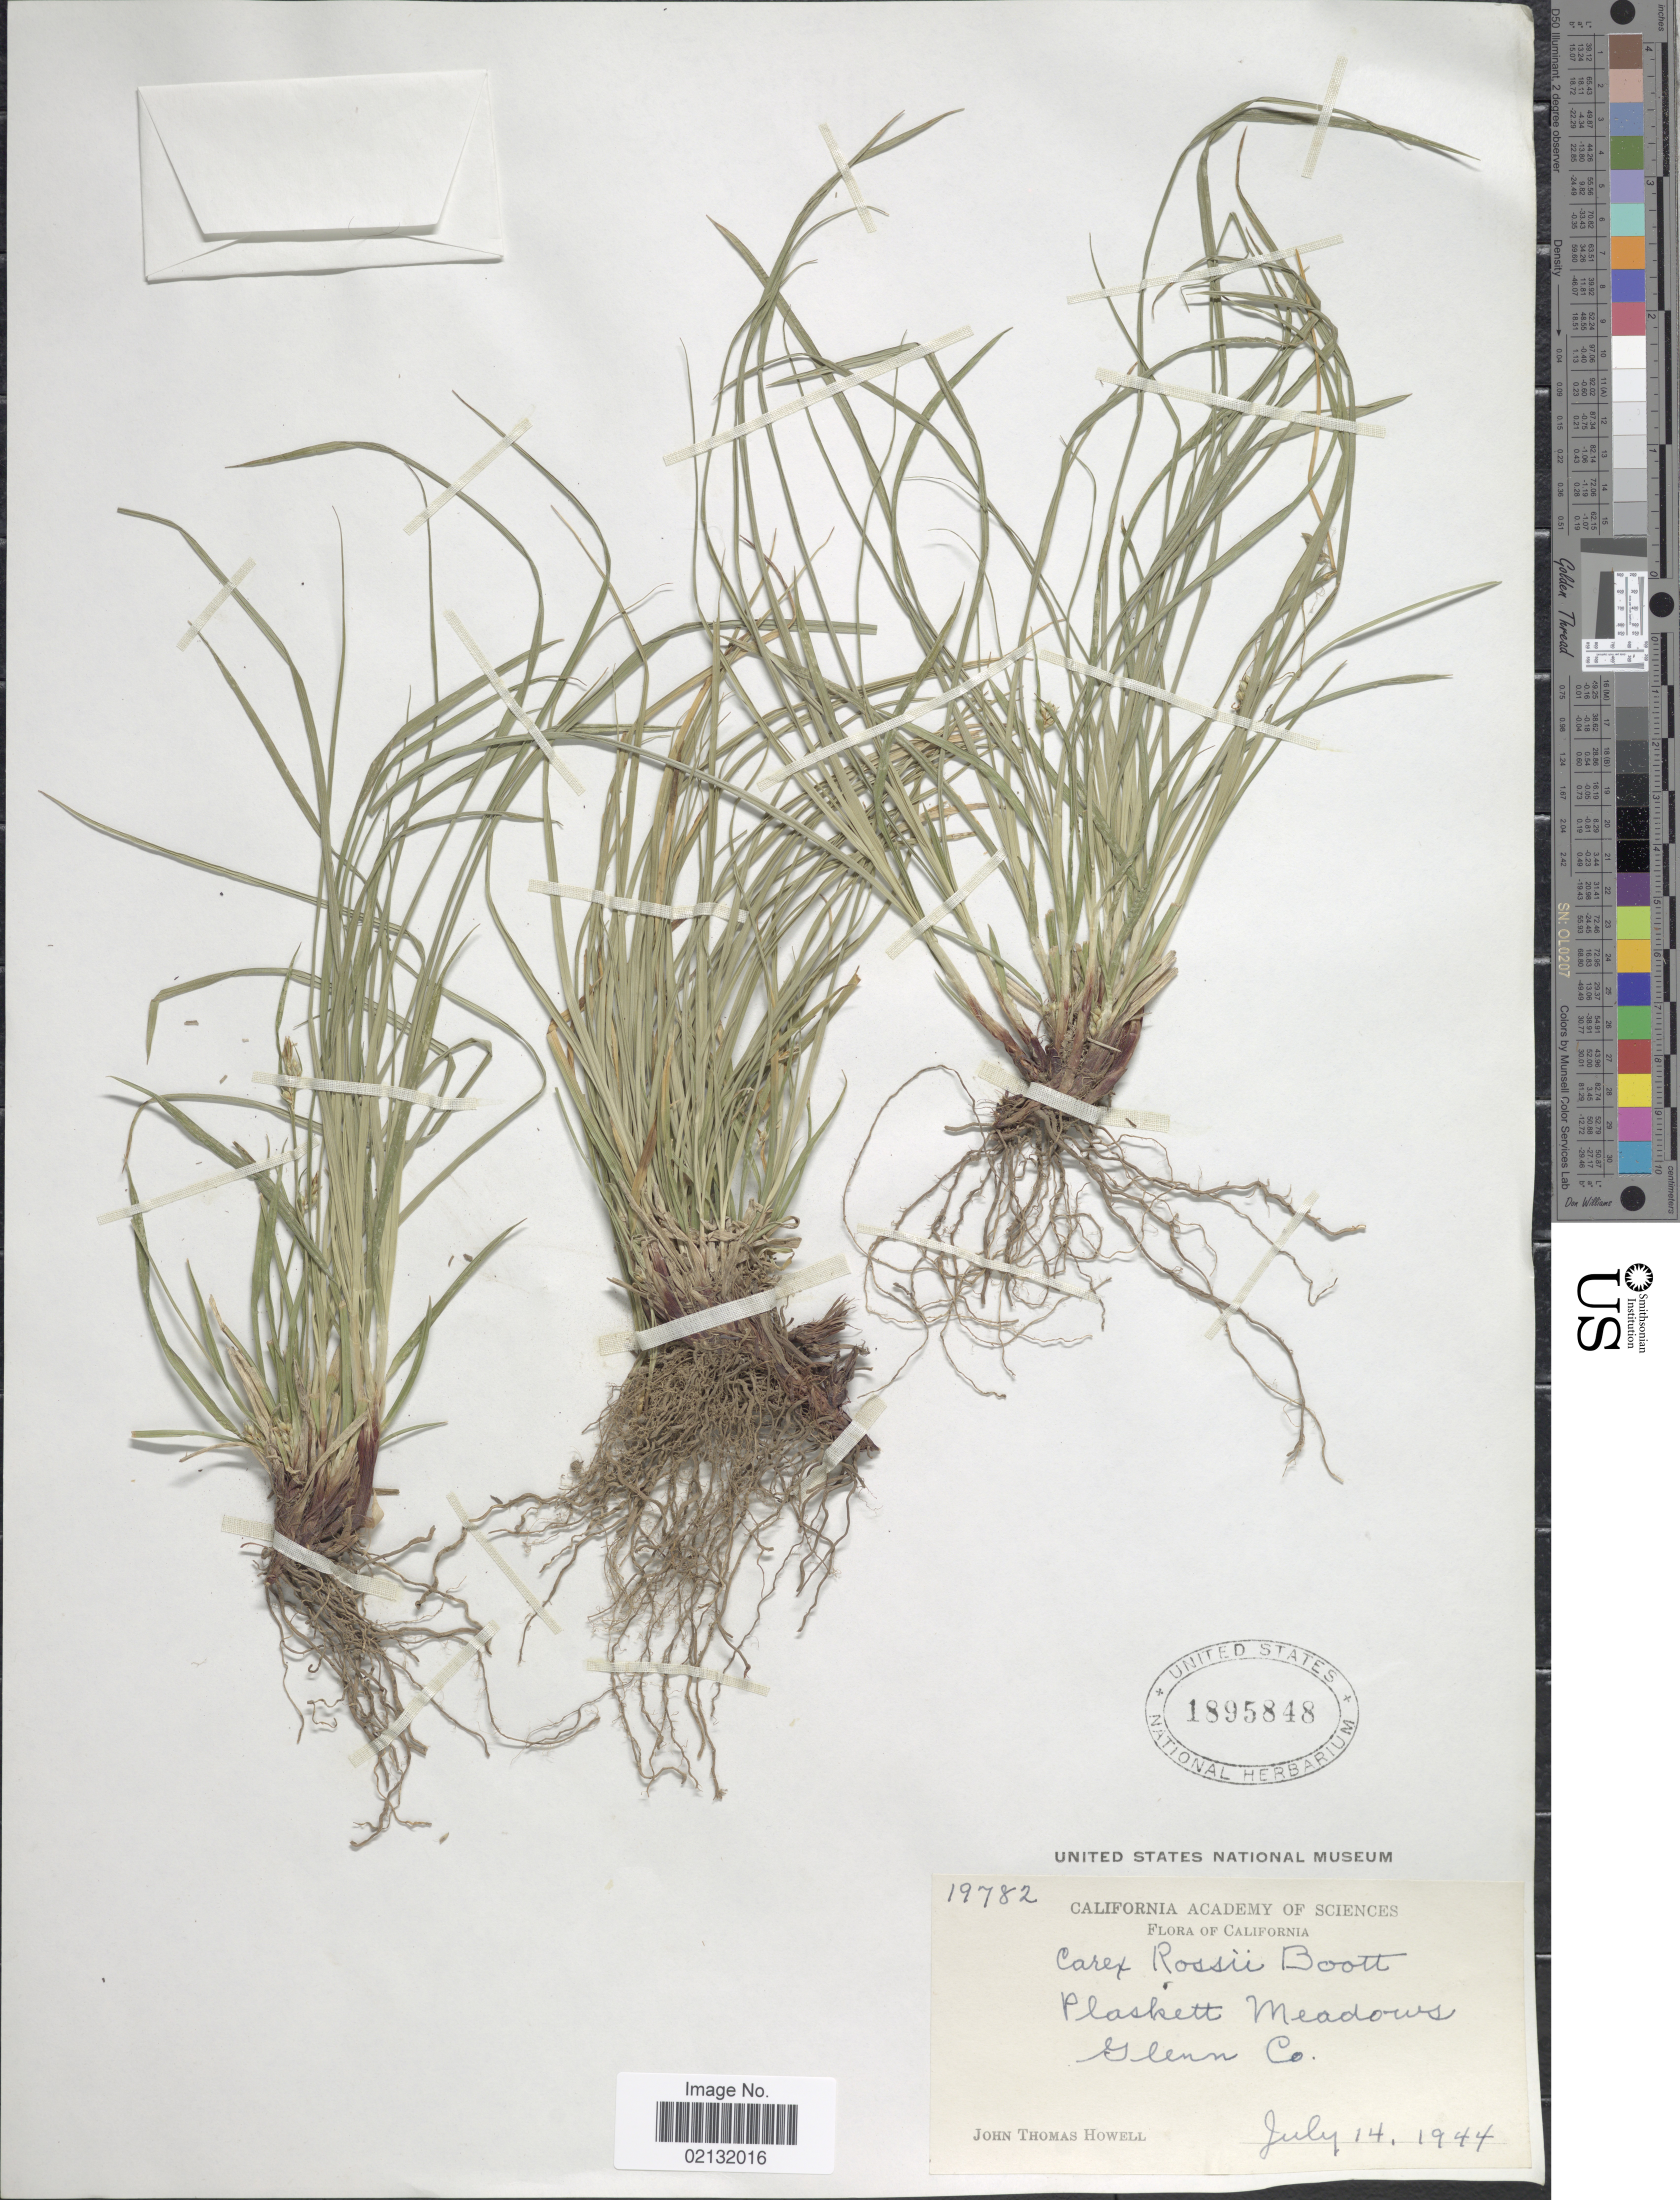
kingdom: Plantae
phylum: Tracheophyta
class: Liliopsida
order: Poales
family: Cyperaceae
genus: Carex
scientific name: Carex rossii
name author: Boott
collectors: J. T. Howell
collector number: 19782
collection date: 1944-07-14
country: United States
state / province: California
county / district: Glenn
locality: Plaskett Meadows Glenn Co.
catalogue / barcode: US 1895848